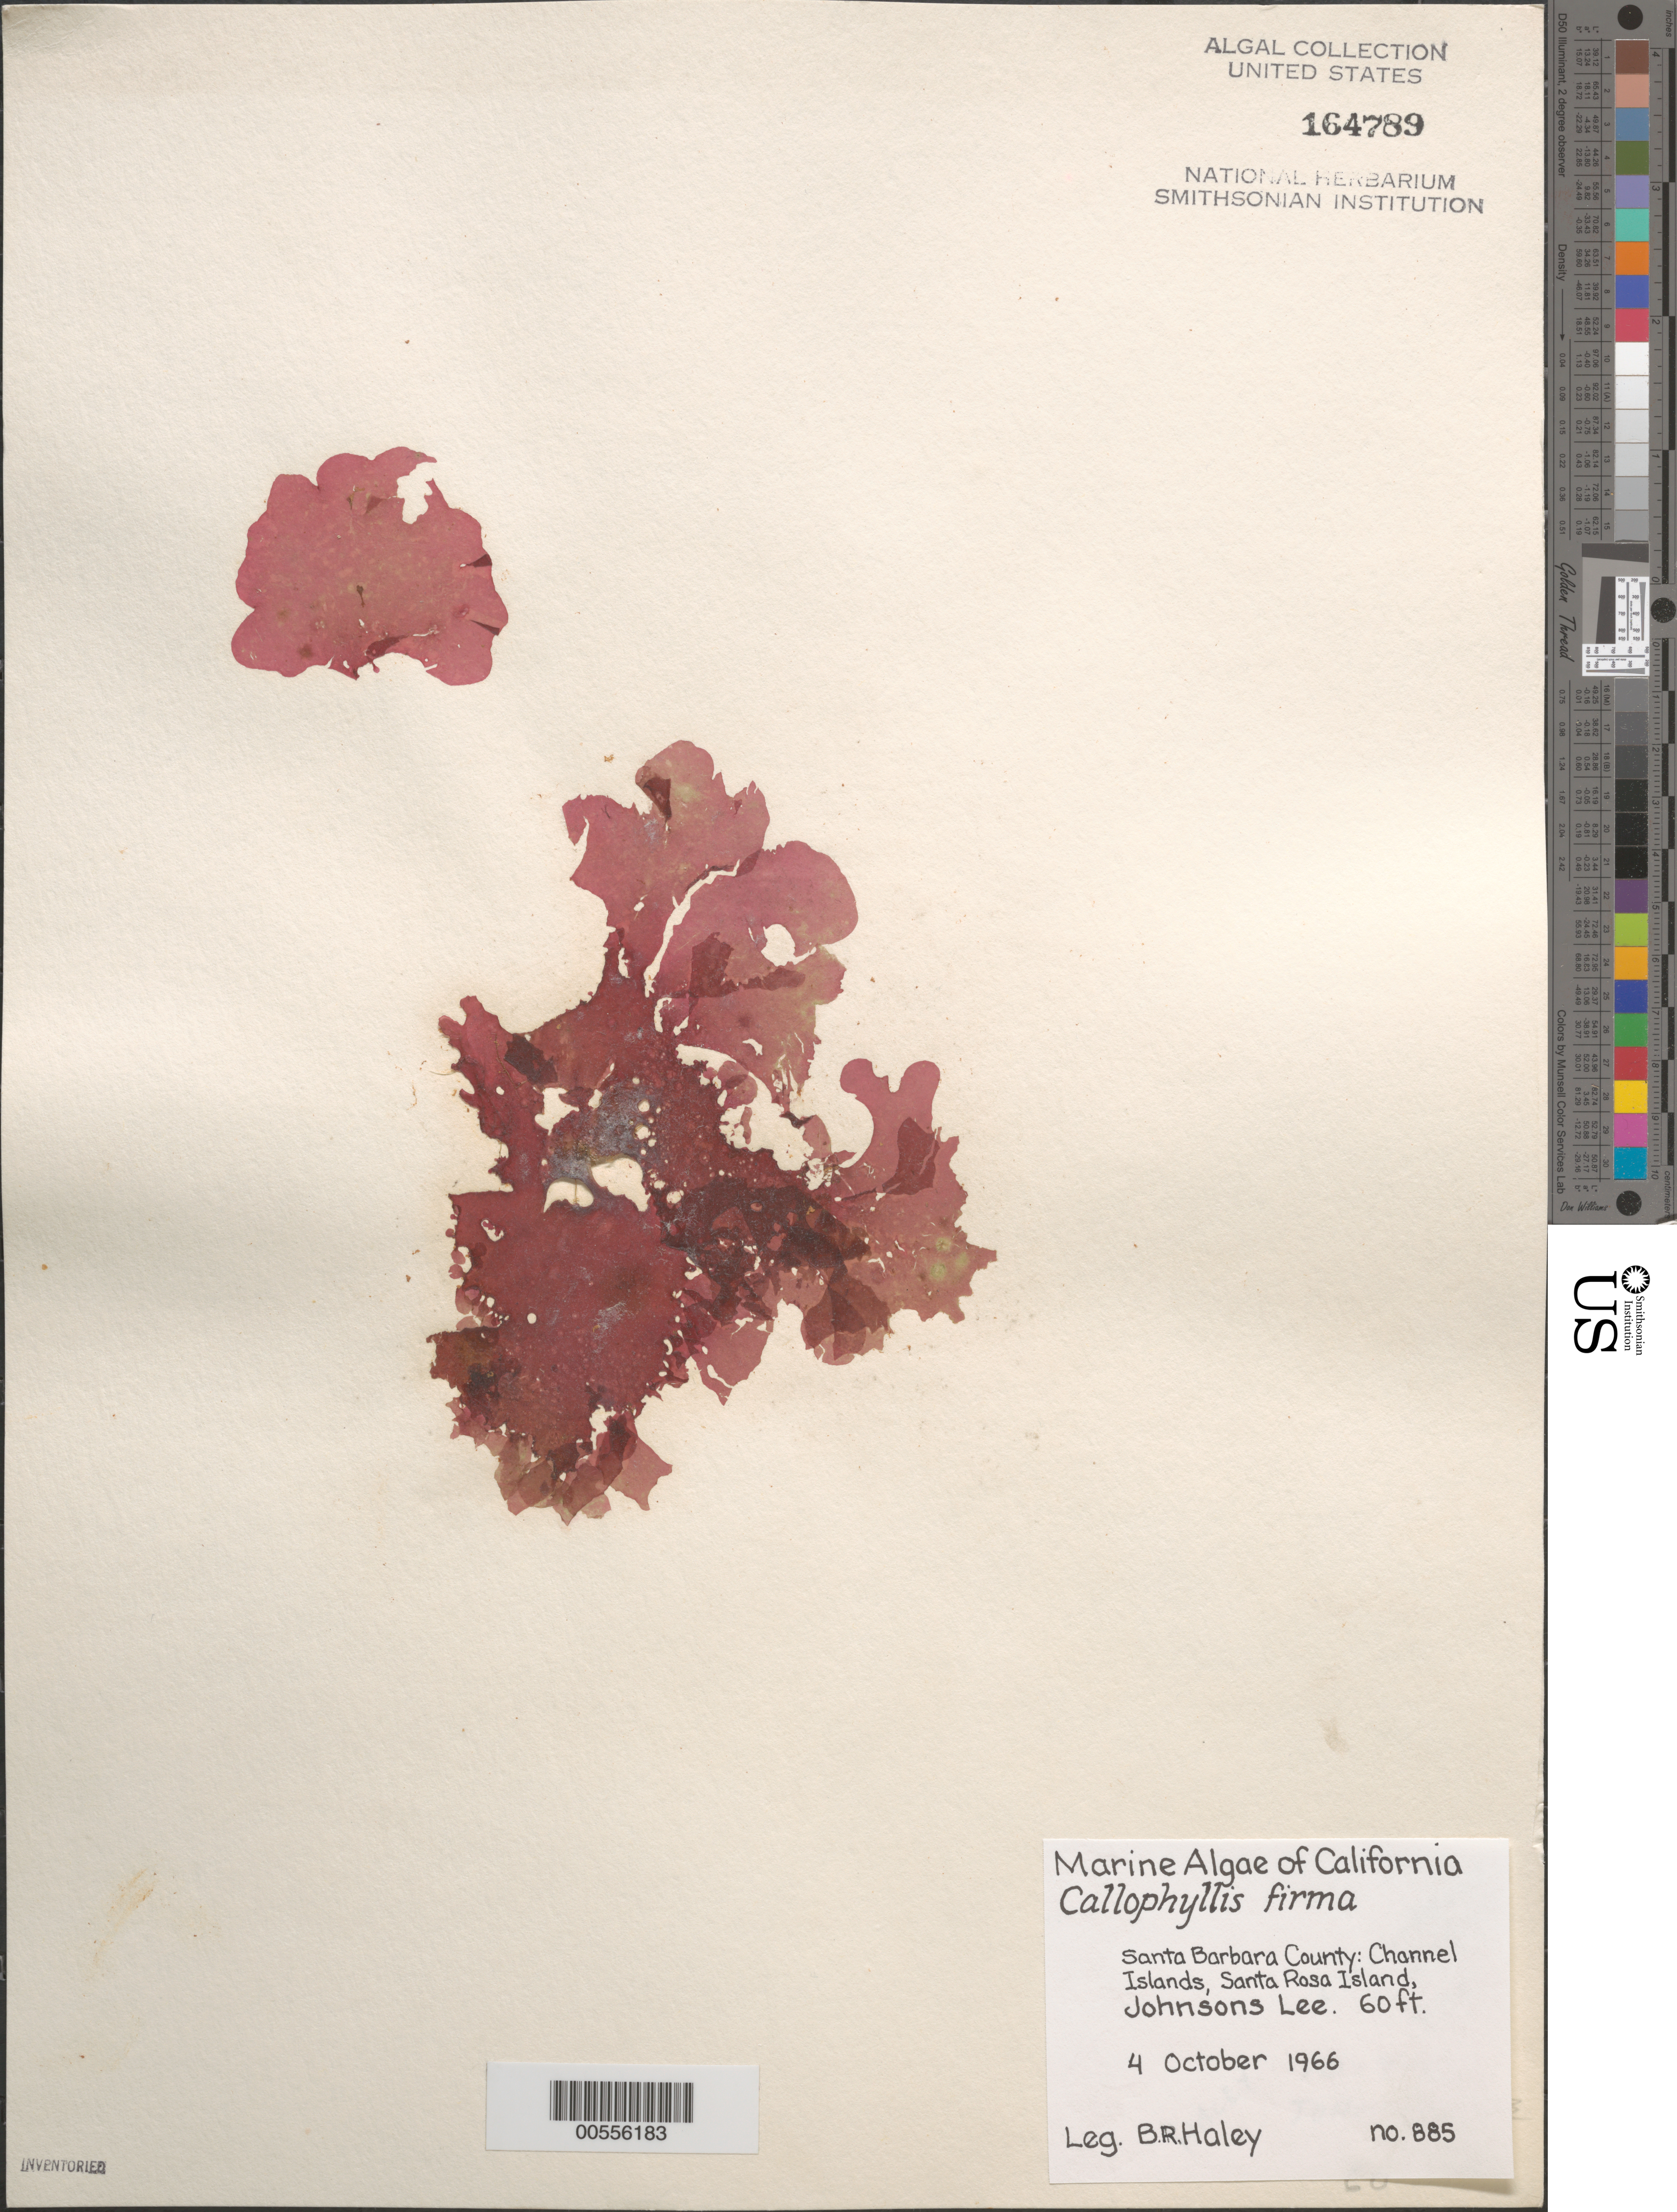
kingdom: Plantae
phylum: Rhodophyta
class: Florideophyceae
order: Gigartinales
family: Kallymeniaceae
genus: Salishia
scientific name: Salishia firma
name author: (Kylin) Clarkston & G.W. Saunders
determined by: Algae name updating Project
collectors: B. Haley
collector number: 885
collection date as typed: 04 Oct 1966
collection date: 1966-10-04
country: United States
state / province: California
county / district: Santa Barbara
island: Santa Rosa Island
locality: Johnson's Lee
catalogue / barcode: US 164789